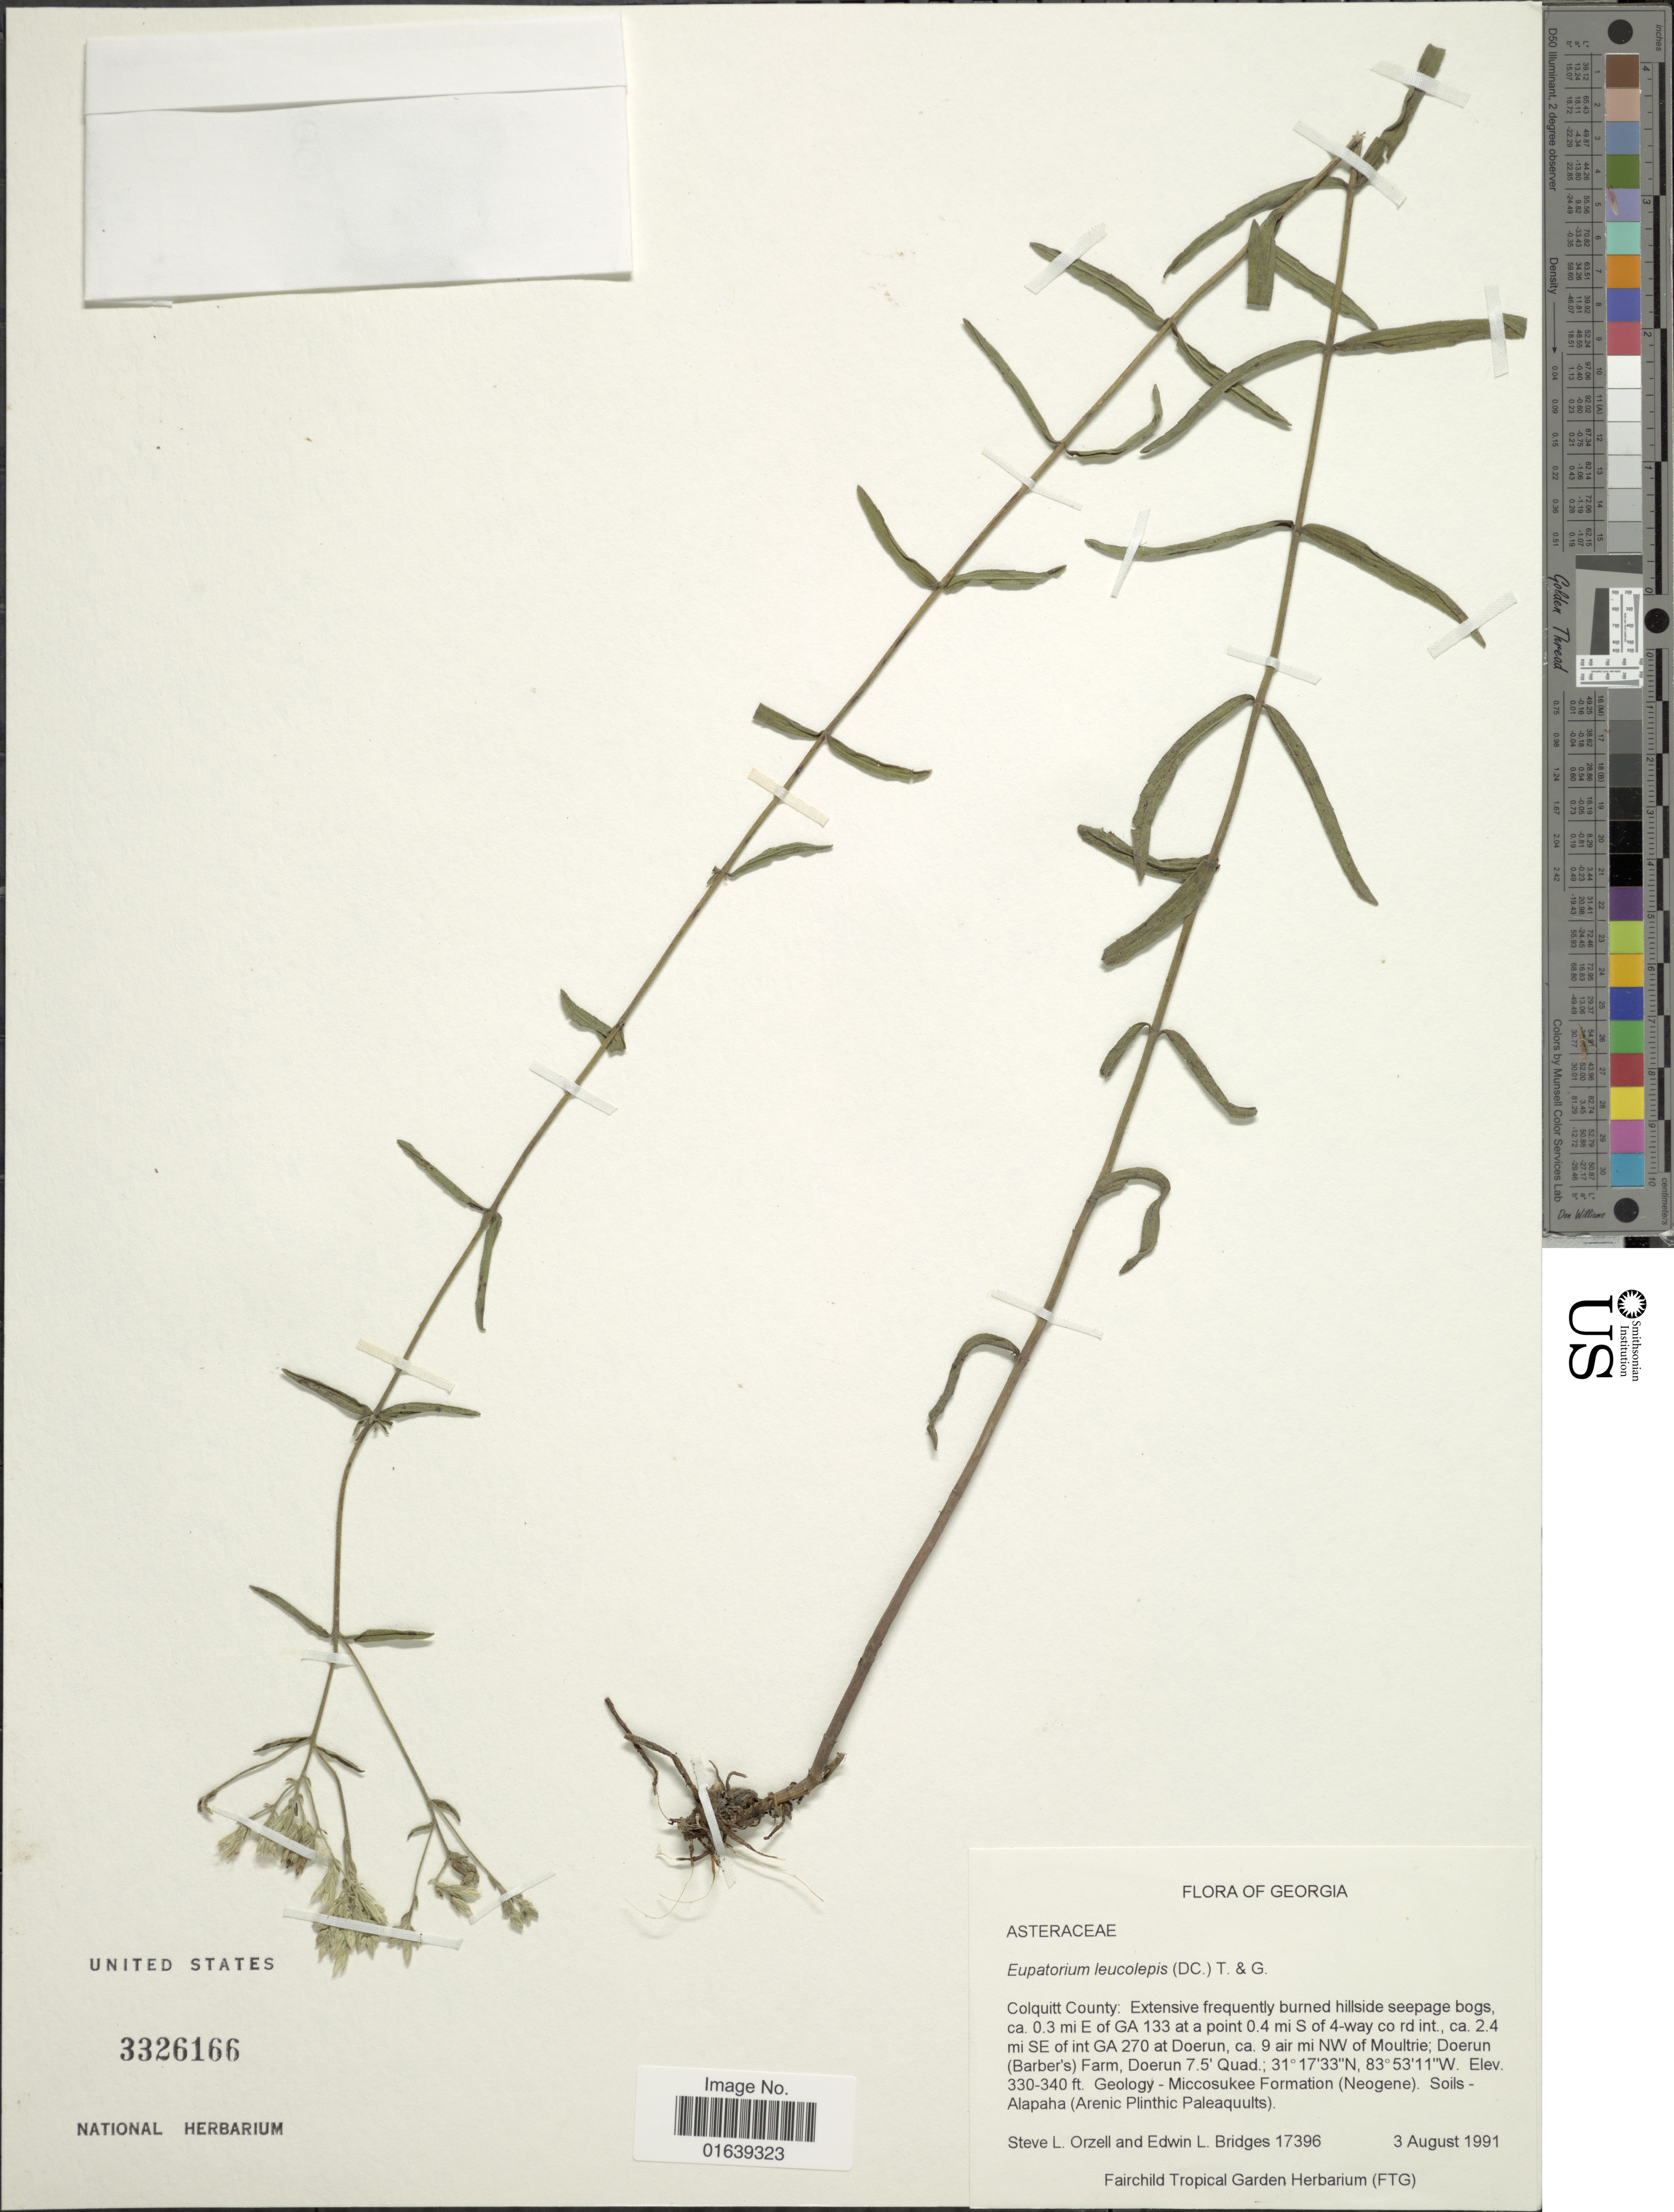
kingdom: Plantae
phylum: Tracheophyta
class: Magnoliopsida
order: Asterales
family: Asteraceae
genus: Eupatorium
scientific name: Eupatorium leucolepis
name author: (DC.) Torr. & A. Gray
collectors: S. Orzell & E. Bridges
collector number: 17396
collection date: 1991-08-03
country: United States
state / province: Georgia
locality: Georgia. Coquitt CountyL ca. 0.3 mi E of GA 133 at a point 0.4 mi S of 4-way co rd int., ca. 2.4 mi SE of int GA 270 at Doerun, ca. 9 air mi NW of <oultrie; Doerun (Barber's) Farm, Doerun 7.5 Quad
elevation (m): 101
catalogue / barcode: US 3326166